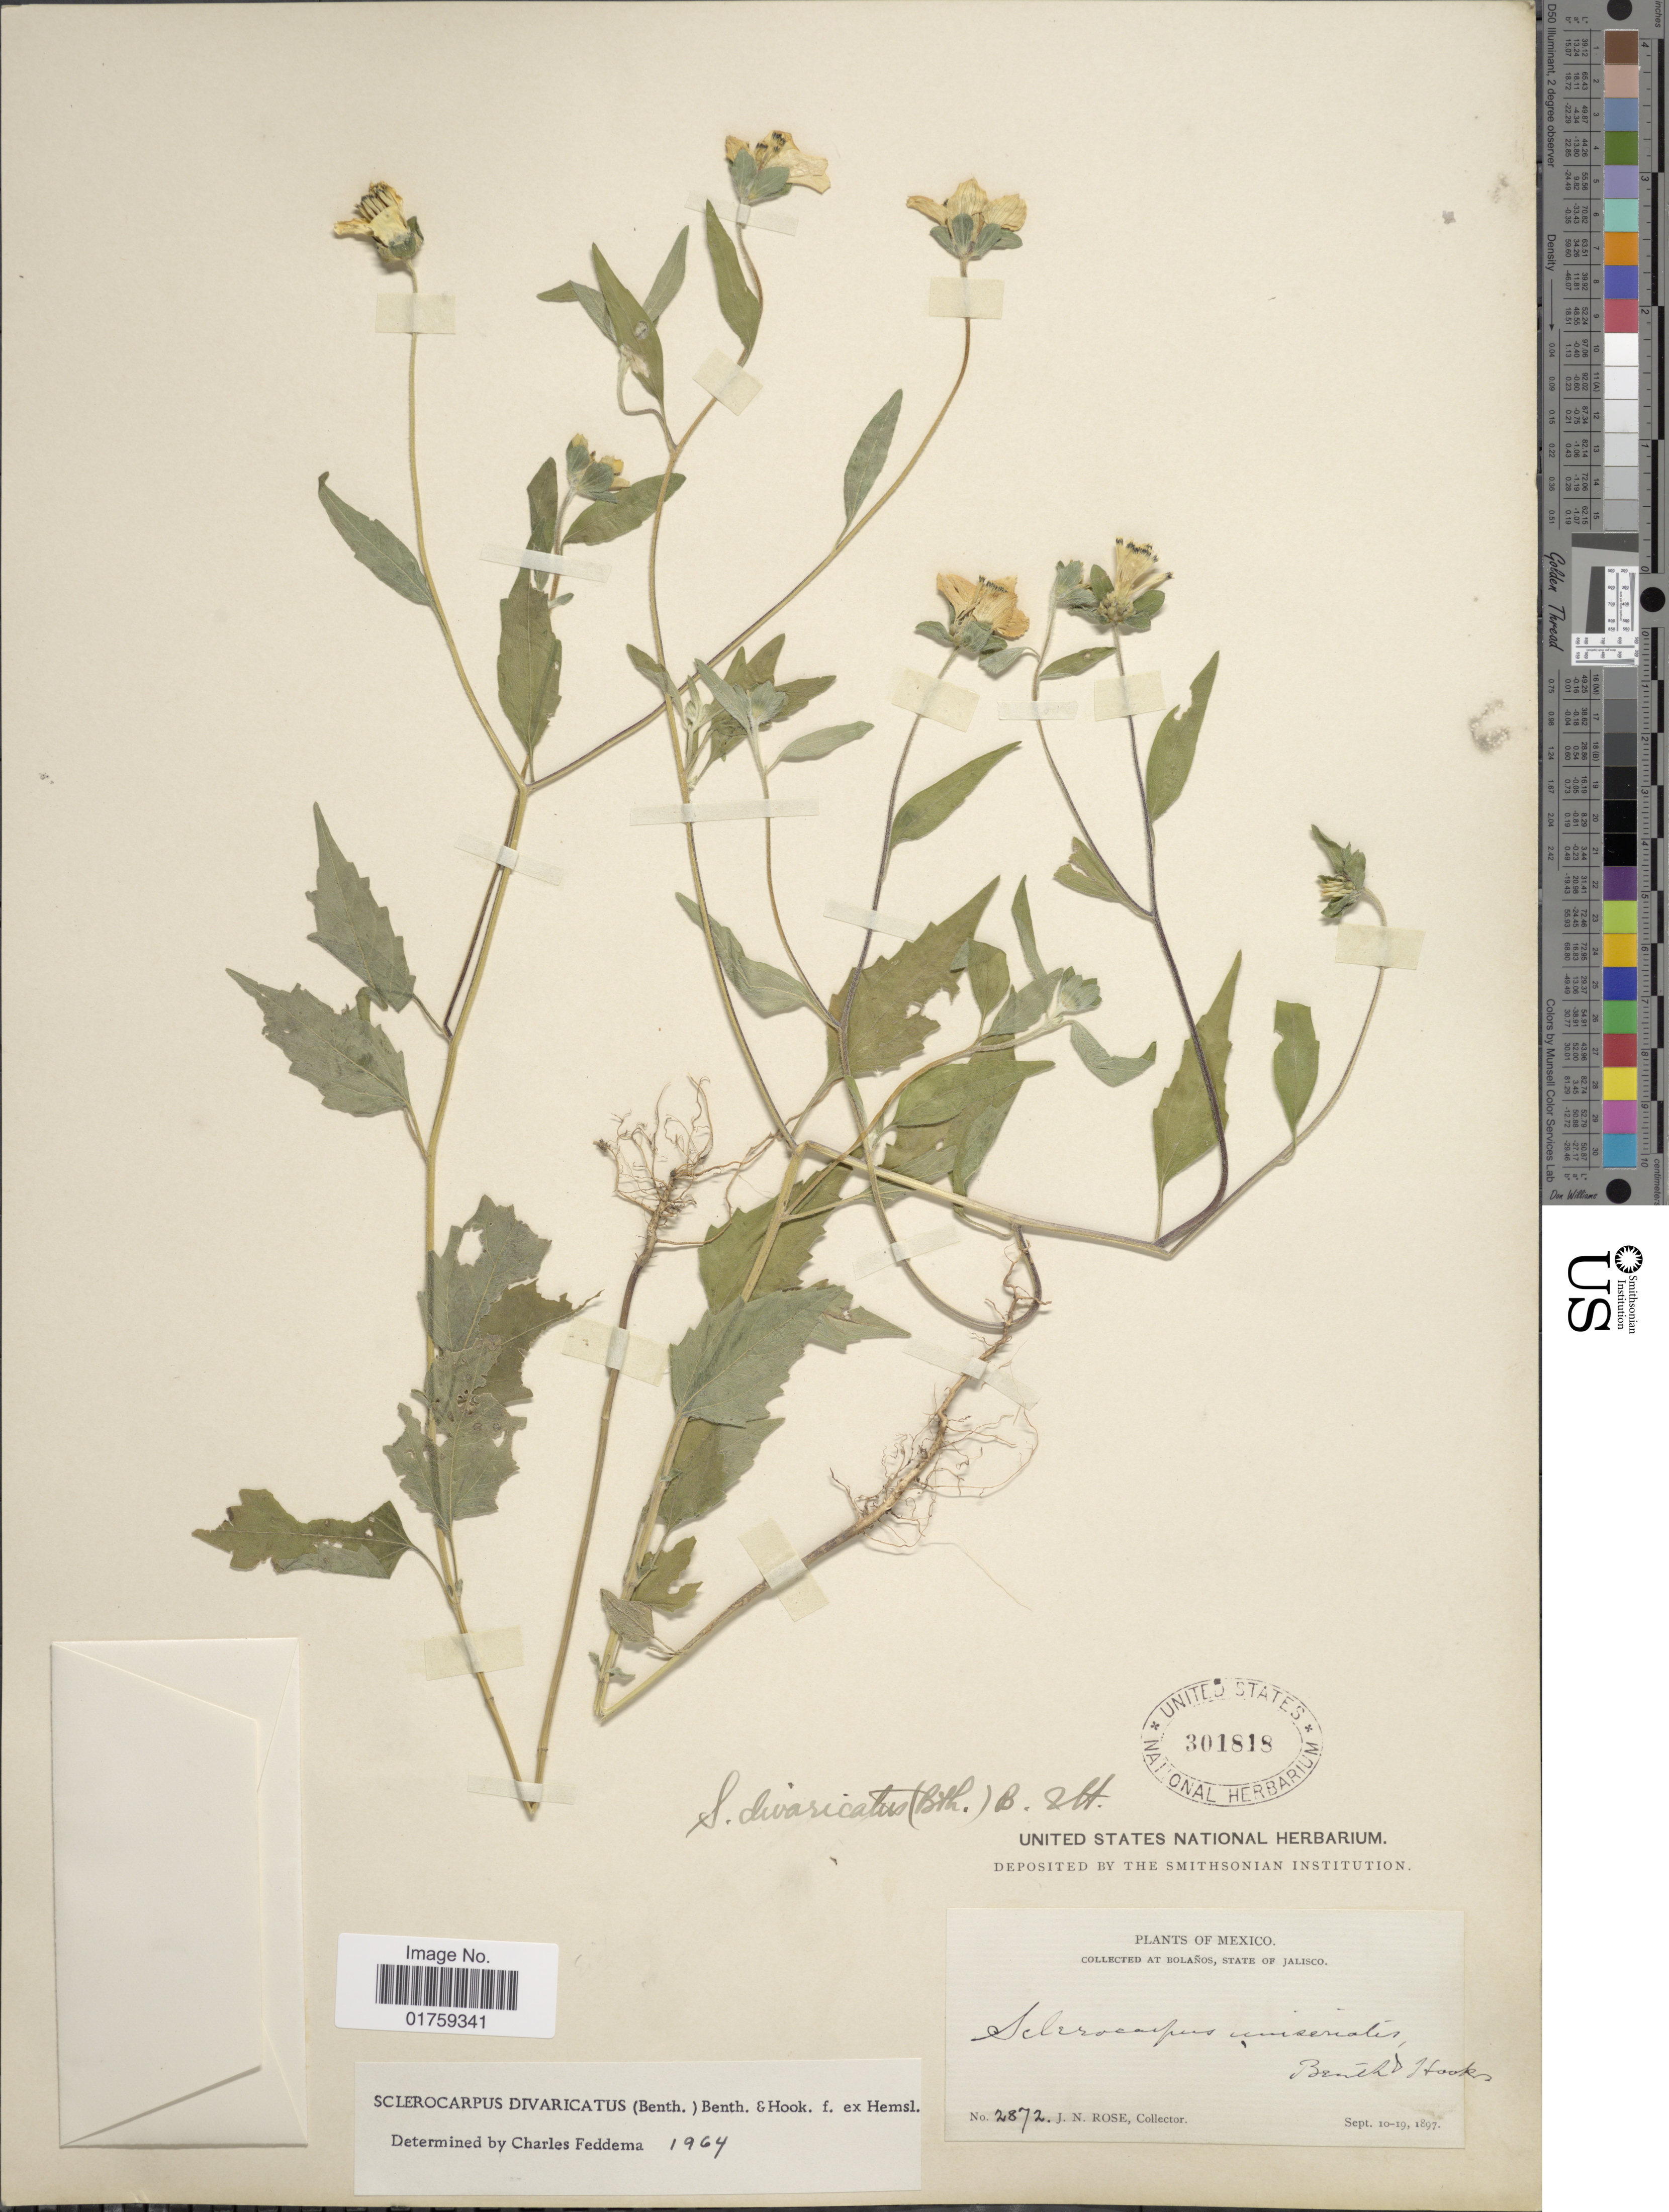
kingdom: Plantae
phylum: Tracheophyta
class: Magnoliopsida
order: Asterales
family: Asteraceae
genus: Sclerocarpus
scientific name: Sclerocarpus divaricatus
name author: (Benth.) Benth. & Hook. f. ex Hemsl.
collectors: J. N. Rose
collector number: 2872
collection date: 1897-09-10/1897-09-19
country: Mexico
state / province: Jalisco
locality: At Bolaños, State of Jalisco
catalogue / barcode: US 301818